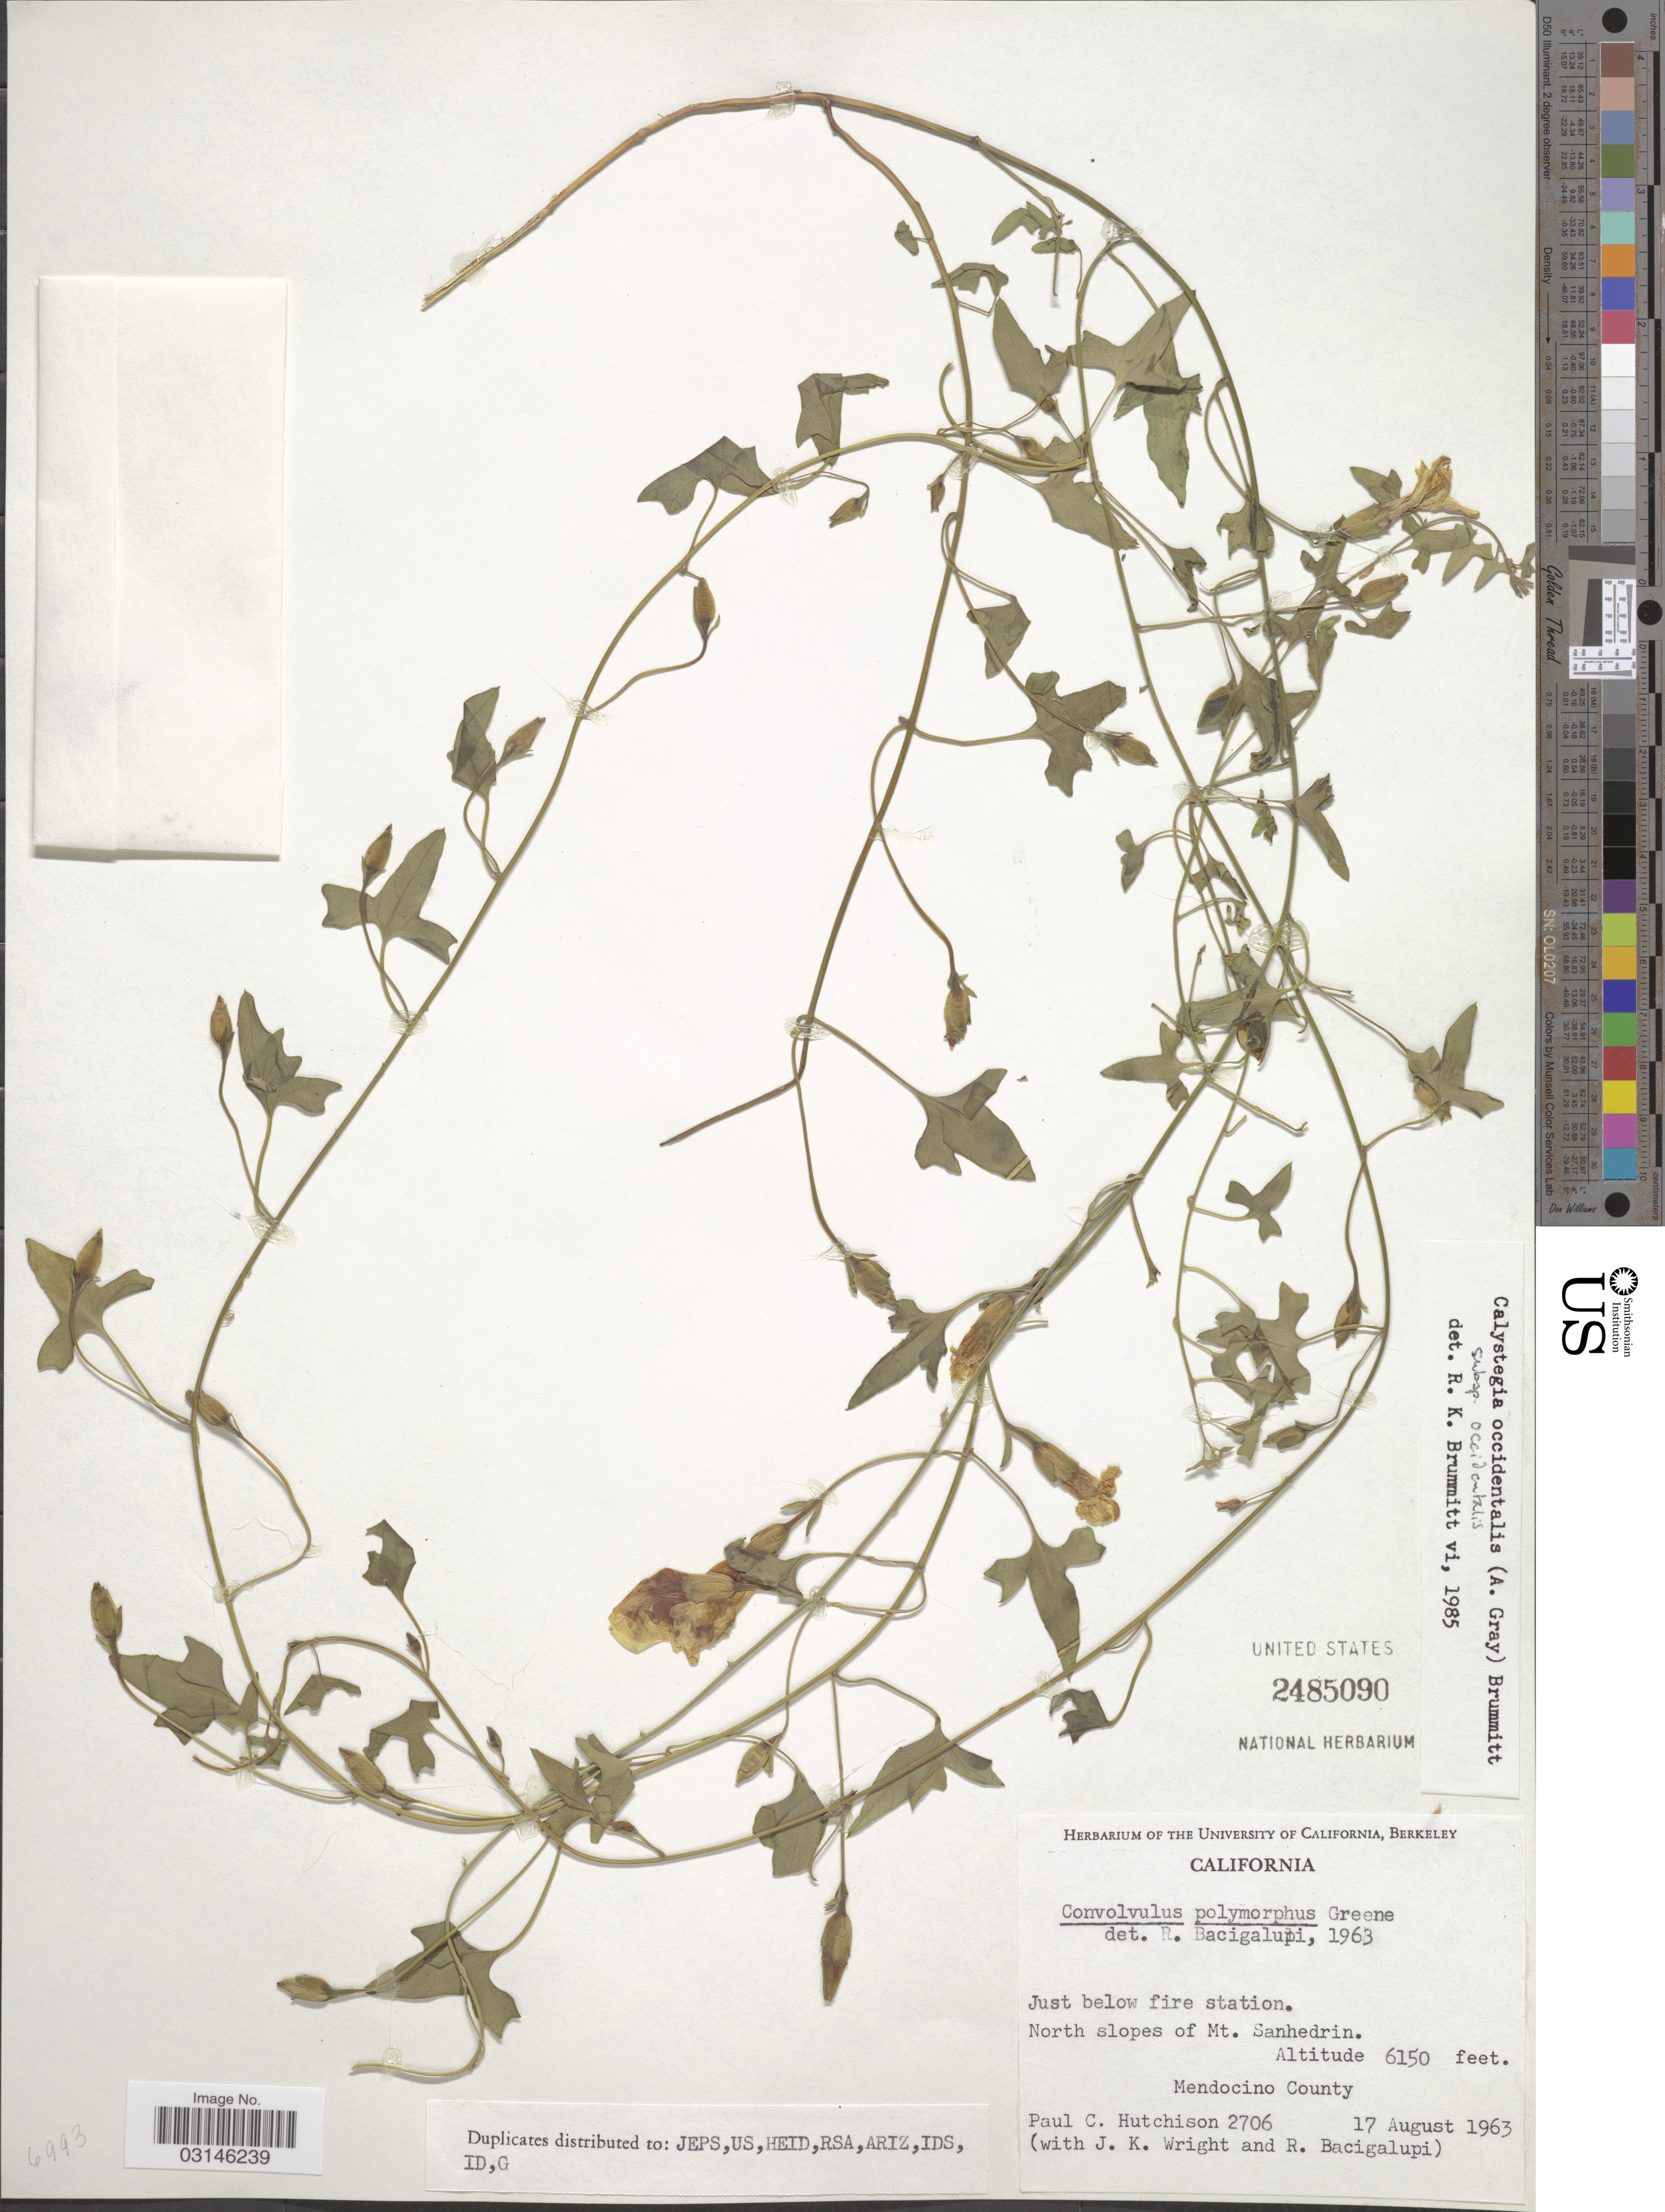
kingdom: Plantae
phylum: Tracheophyta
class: Magnoliopsida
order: Solanales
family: Convolvulaceae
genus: Calystegia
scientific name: Calystegia occidentalis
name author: (A. Gray) Brummitt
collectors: P. C. Hutchison, J. K. Wright & R. Bacigalupi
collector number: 2706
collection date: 1963-08-17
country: United States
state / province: California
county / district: Mendocino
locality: Just below fire station. North slopes of Mt. Sanhedrin. Mendocino County.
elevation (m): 1875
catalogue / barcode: US 2485090